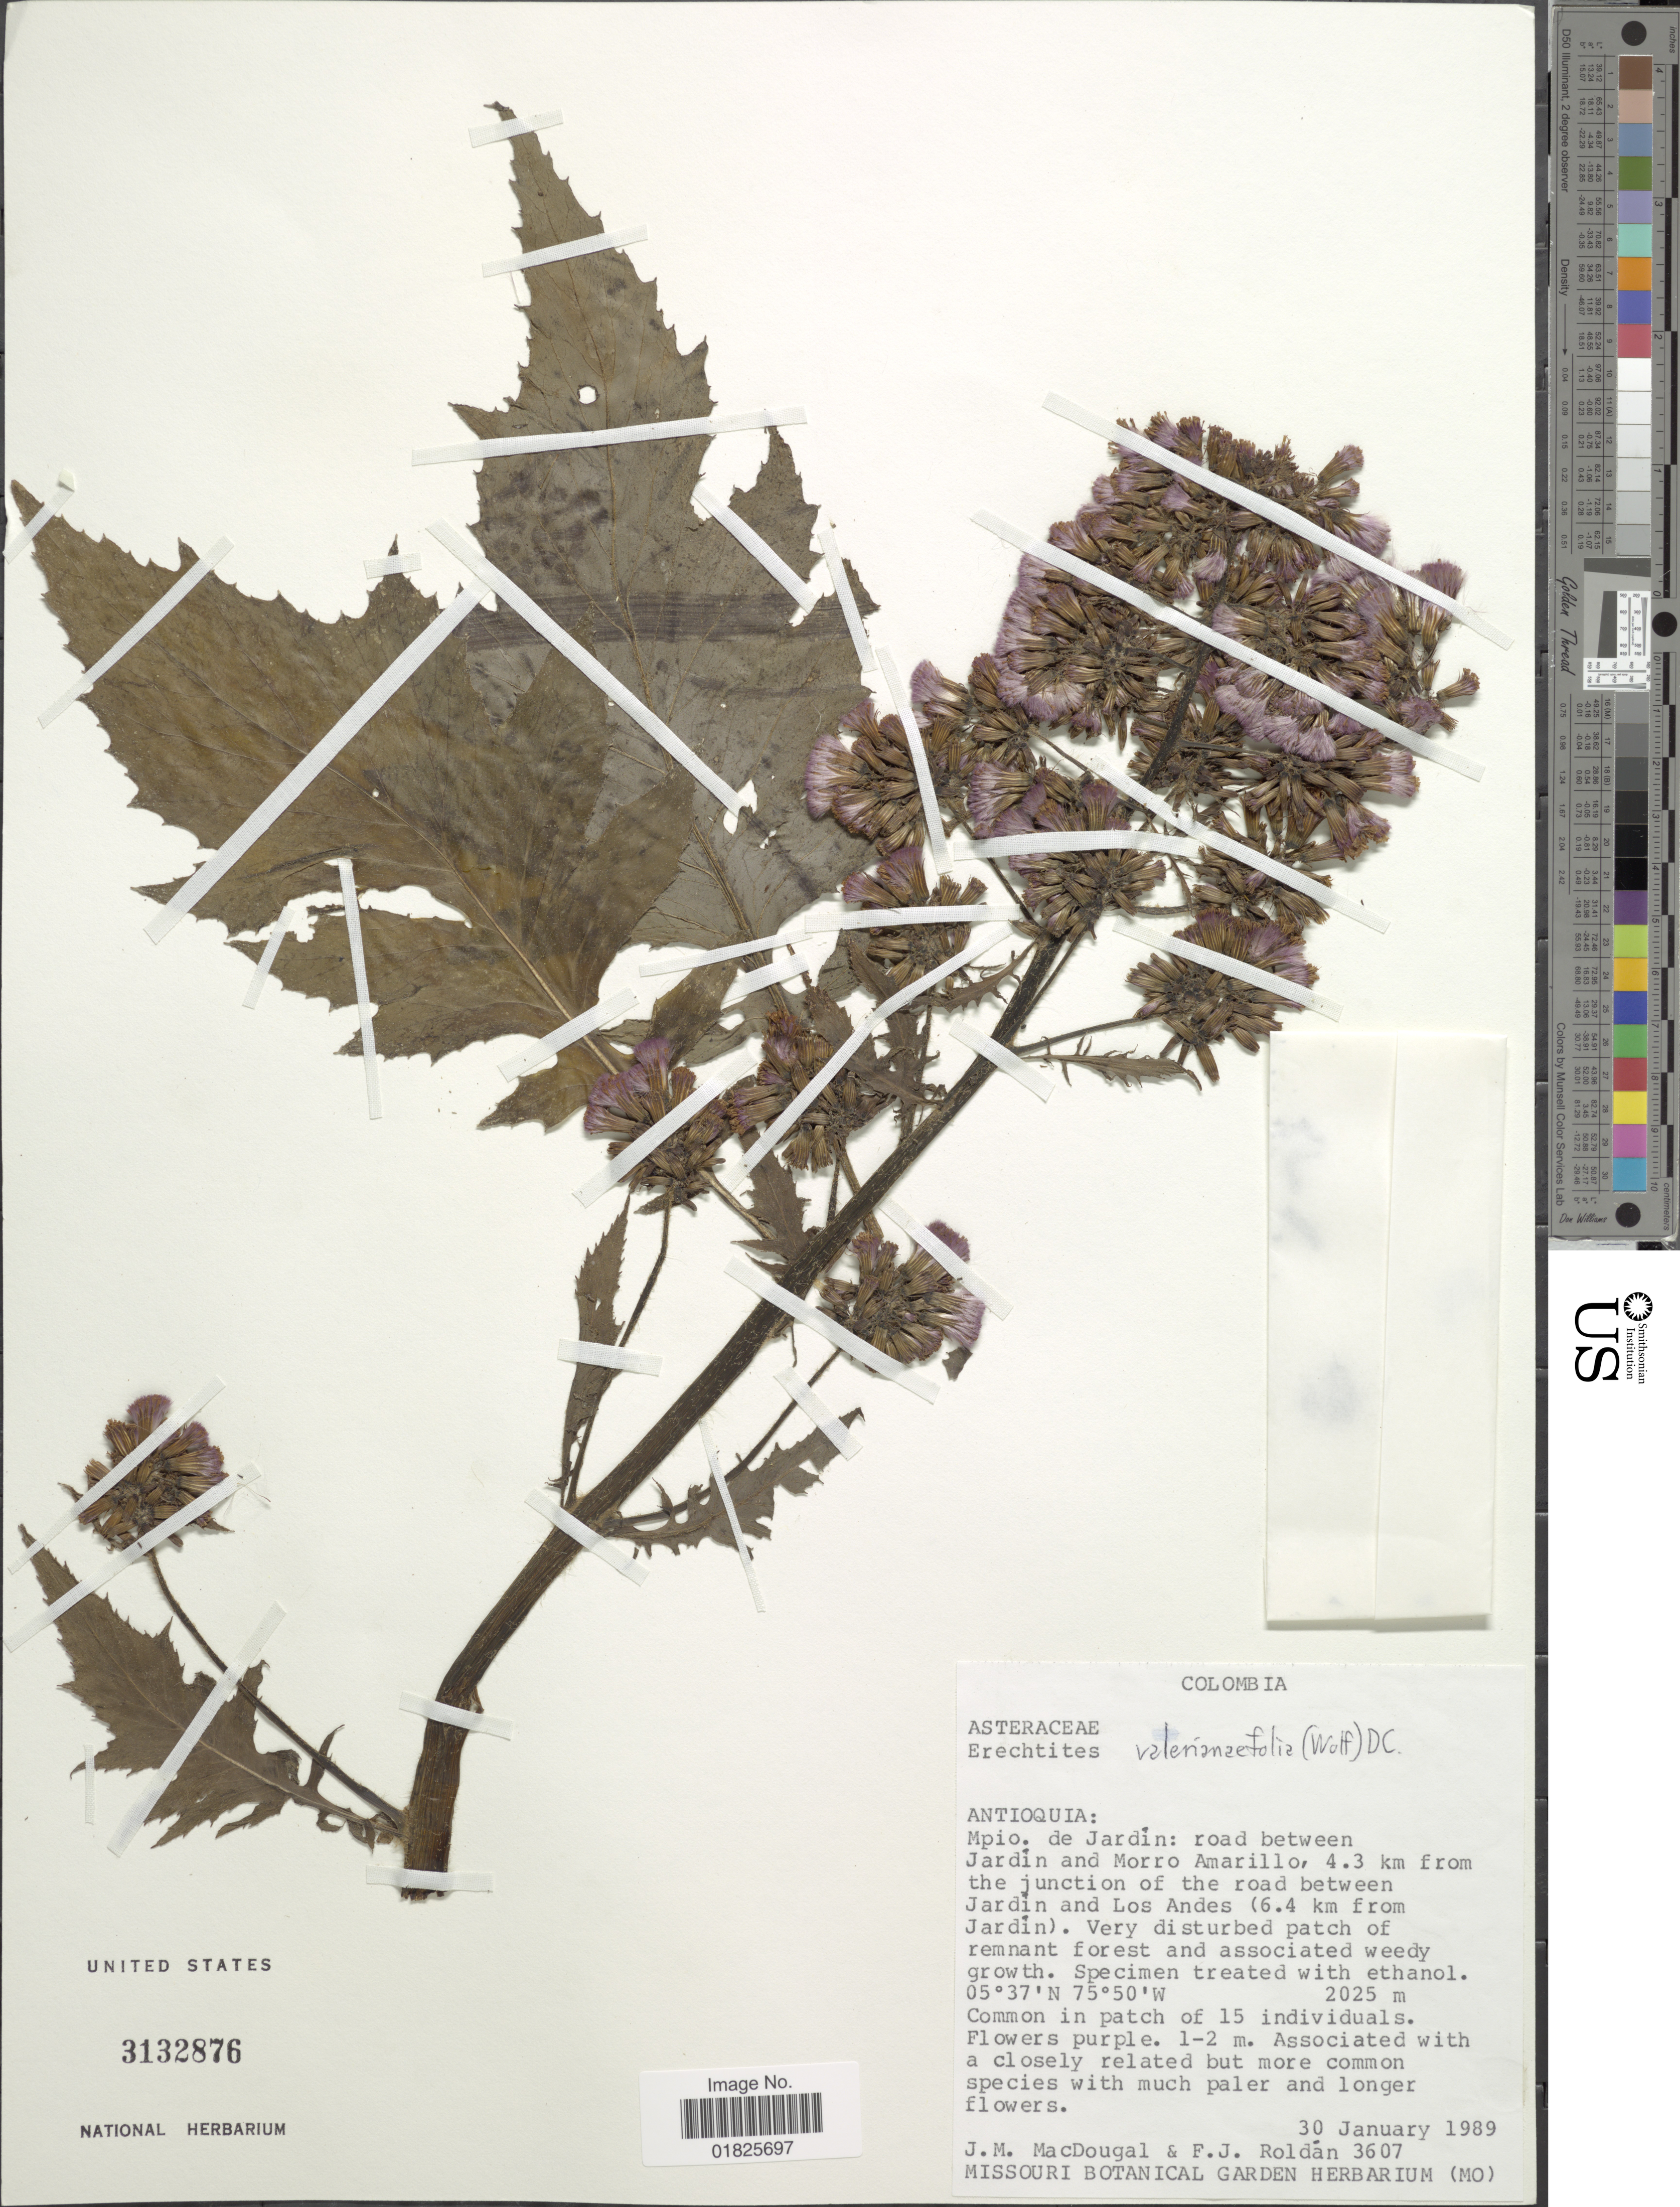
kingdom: Plantae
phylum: Tracheophyta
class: Magnoliopsida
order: Asterales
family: Asteraceae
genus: Erechtites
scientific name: Erechtites valerianifolius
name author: (Link ex Spreng.) DC.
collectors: J. M. MacDougal & F. J. Roldán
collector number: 3607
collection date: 1989-01-30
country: Colombia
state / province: Antioquia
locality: Mpio. de jardin: road between Jardin and Morro Amarillo, 4.3 km from the junction of the road between Jardin and Los Andes (6.4 km from Jardin)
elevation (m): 2025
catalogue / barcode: US 3132876